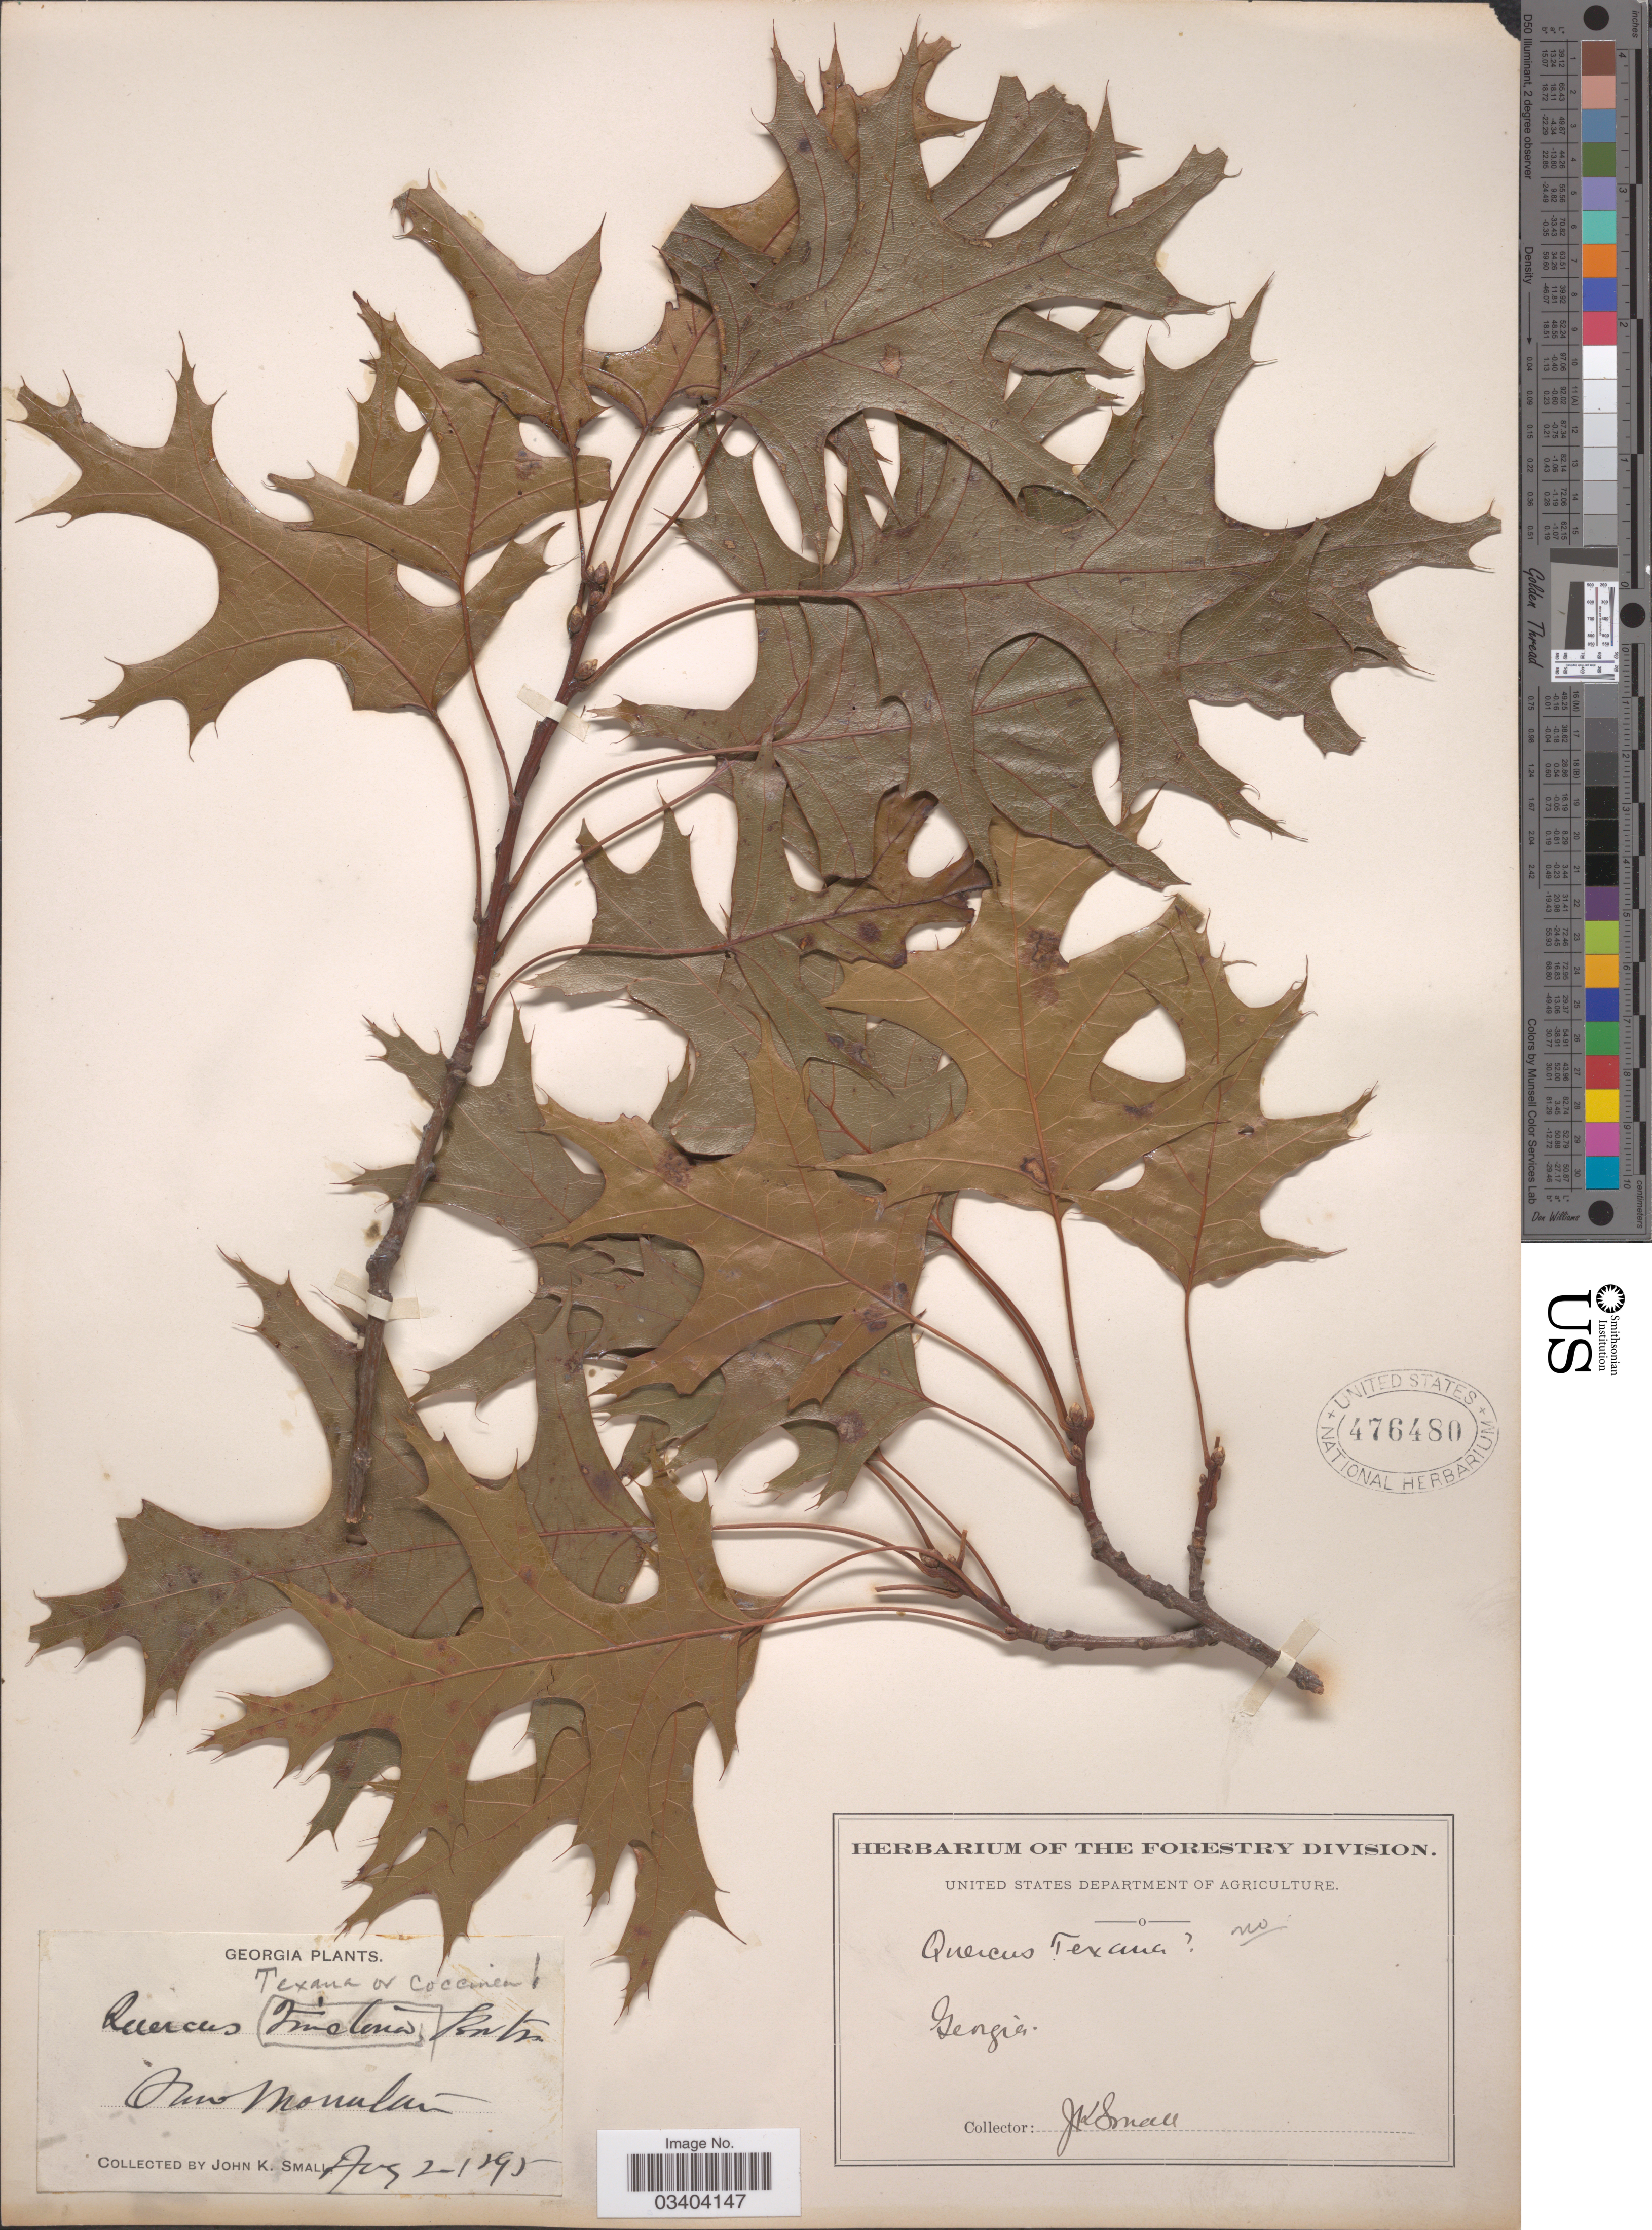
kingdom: Plantae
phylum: Tracheophyta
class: Magnoliopsida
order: Fagales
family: Fagaceae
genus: Quercus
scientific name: Quercus coccinea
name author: Münchh.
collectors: J. K. Small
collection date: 1895-08-02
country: United States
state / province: Georgia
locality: Stone Mountain.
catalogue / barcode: US 476480